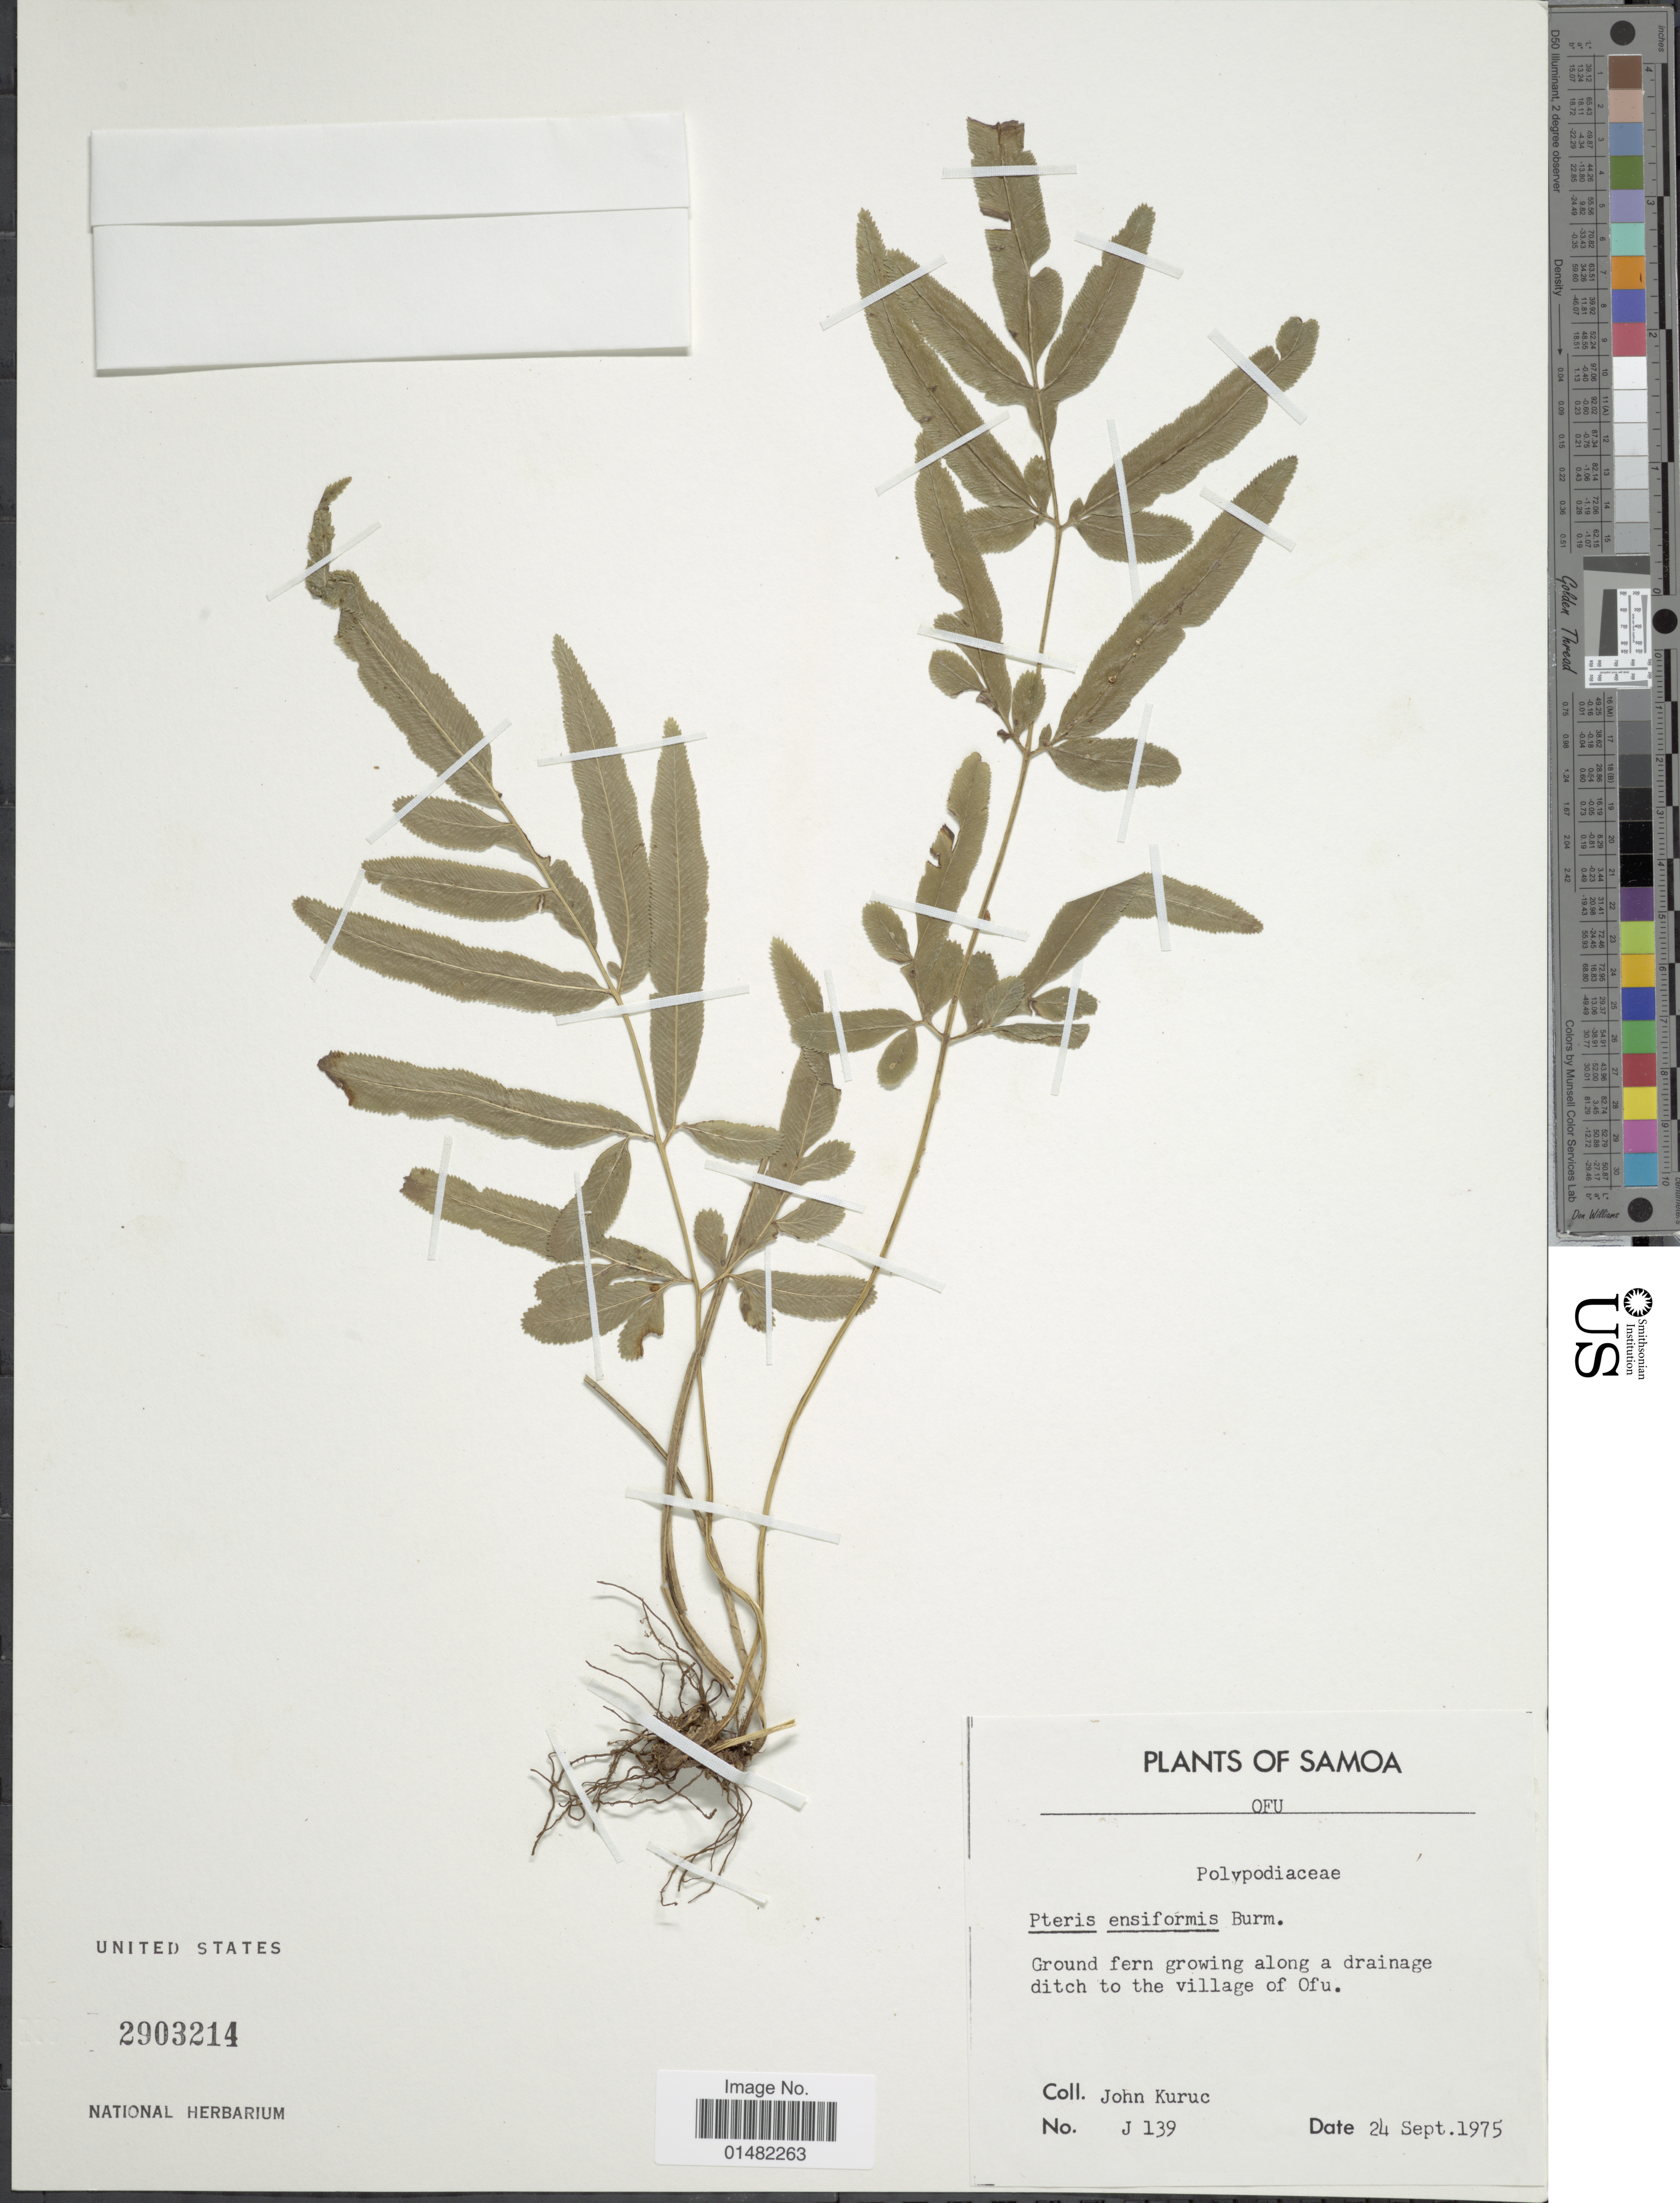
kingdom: Plantae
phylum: Tracheophyta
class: Polypodiopsida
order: Polypodiales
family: Pteridaceae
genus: Pteris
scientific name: Pteris ensiformis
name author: Burm. f.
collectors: J. Kuruc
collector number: J139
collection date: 1975-09-24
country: American Samoa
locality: Ofu, ground fern growing along a drainage ditch to the village of Ofu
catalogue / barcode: US 2903214